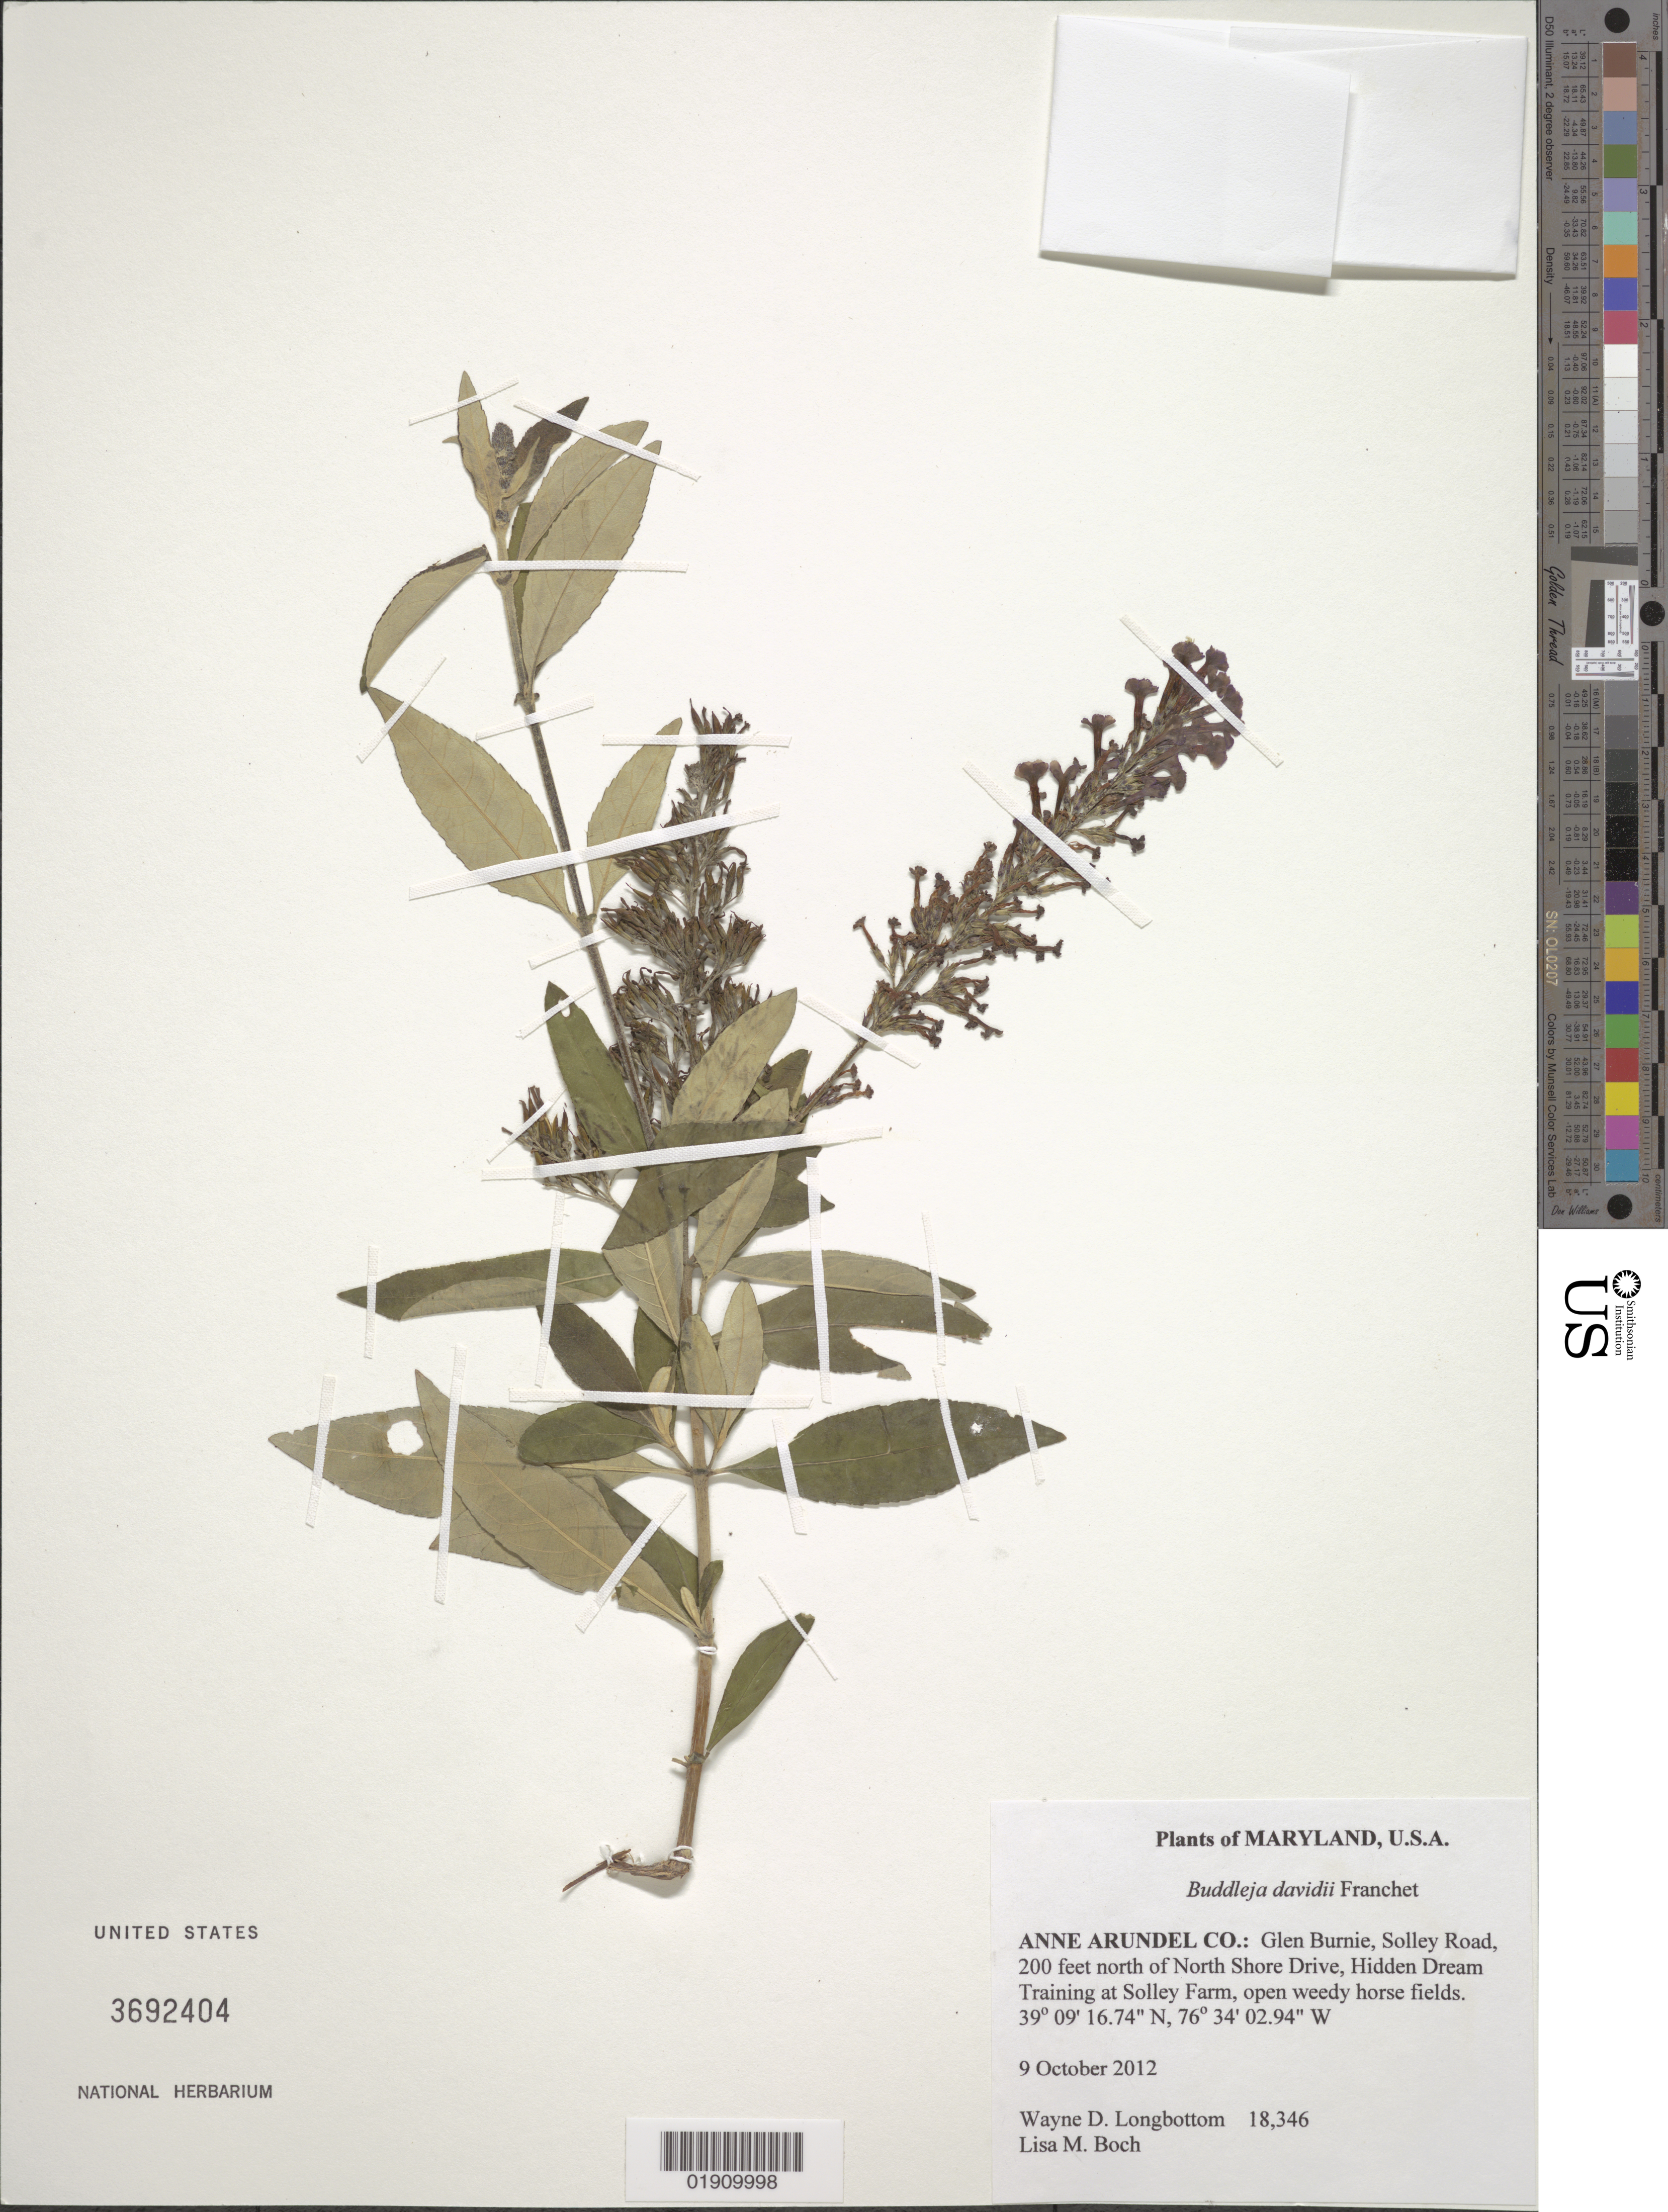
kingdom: Plantae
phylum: Tracheophyta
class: Magnoliopsida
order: Lamiales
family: Scrophulariaceae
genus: Buddleja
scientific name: Buddleja davidii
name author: Franch.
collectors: W. D. Longbottom & L.M. Boch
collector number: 18,346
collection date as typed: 9 October 2012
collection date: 2012-10-09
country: United States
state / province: Maryland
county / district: Anne Arundel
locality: Anne Arundel Co.: Glen Burnie, Solley Road, 200 feet north of North Shore Drive, Hidden Dream Training at Solley Farm, open weedy horse fields.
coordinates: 39°09'16.74" N, 76°34'02.94" W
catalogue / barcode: US 3692404